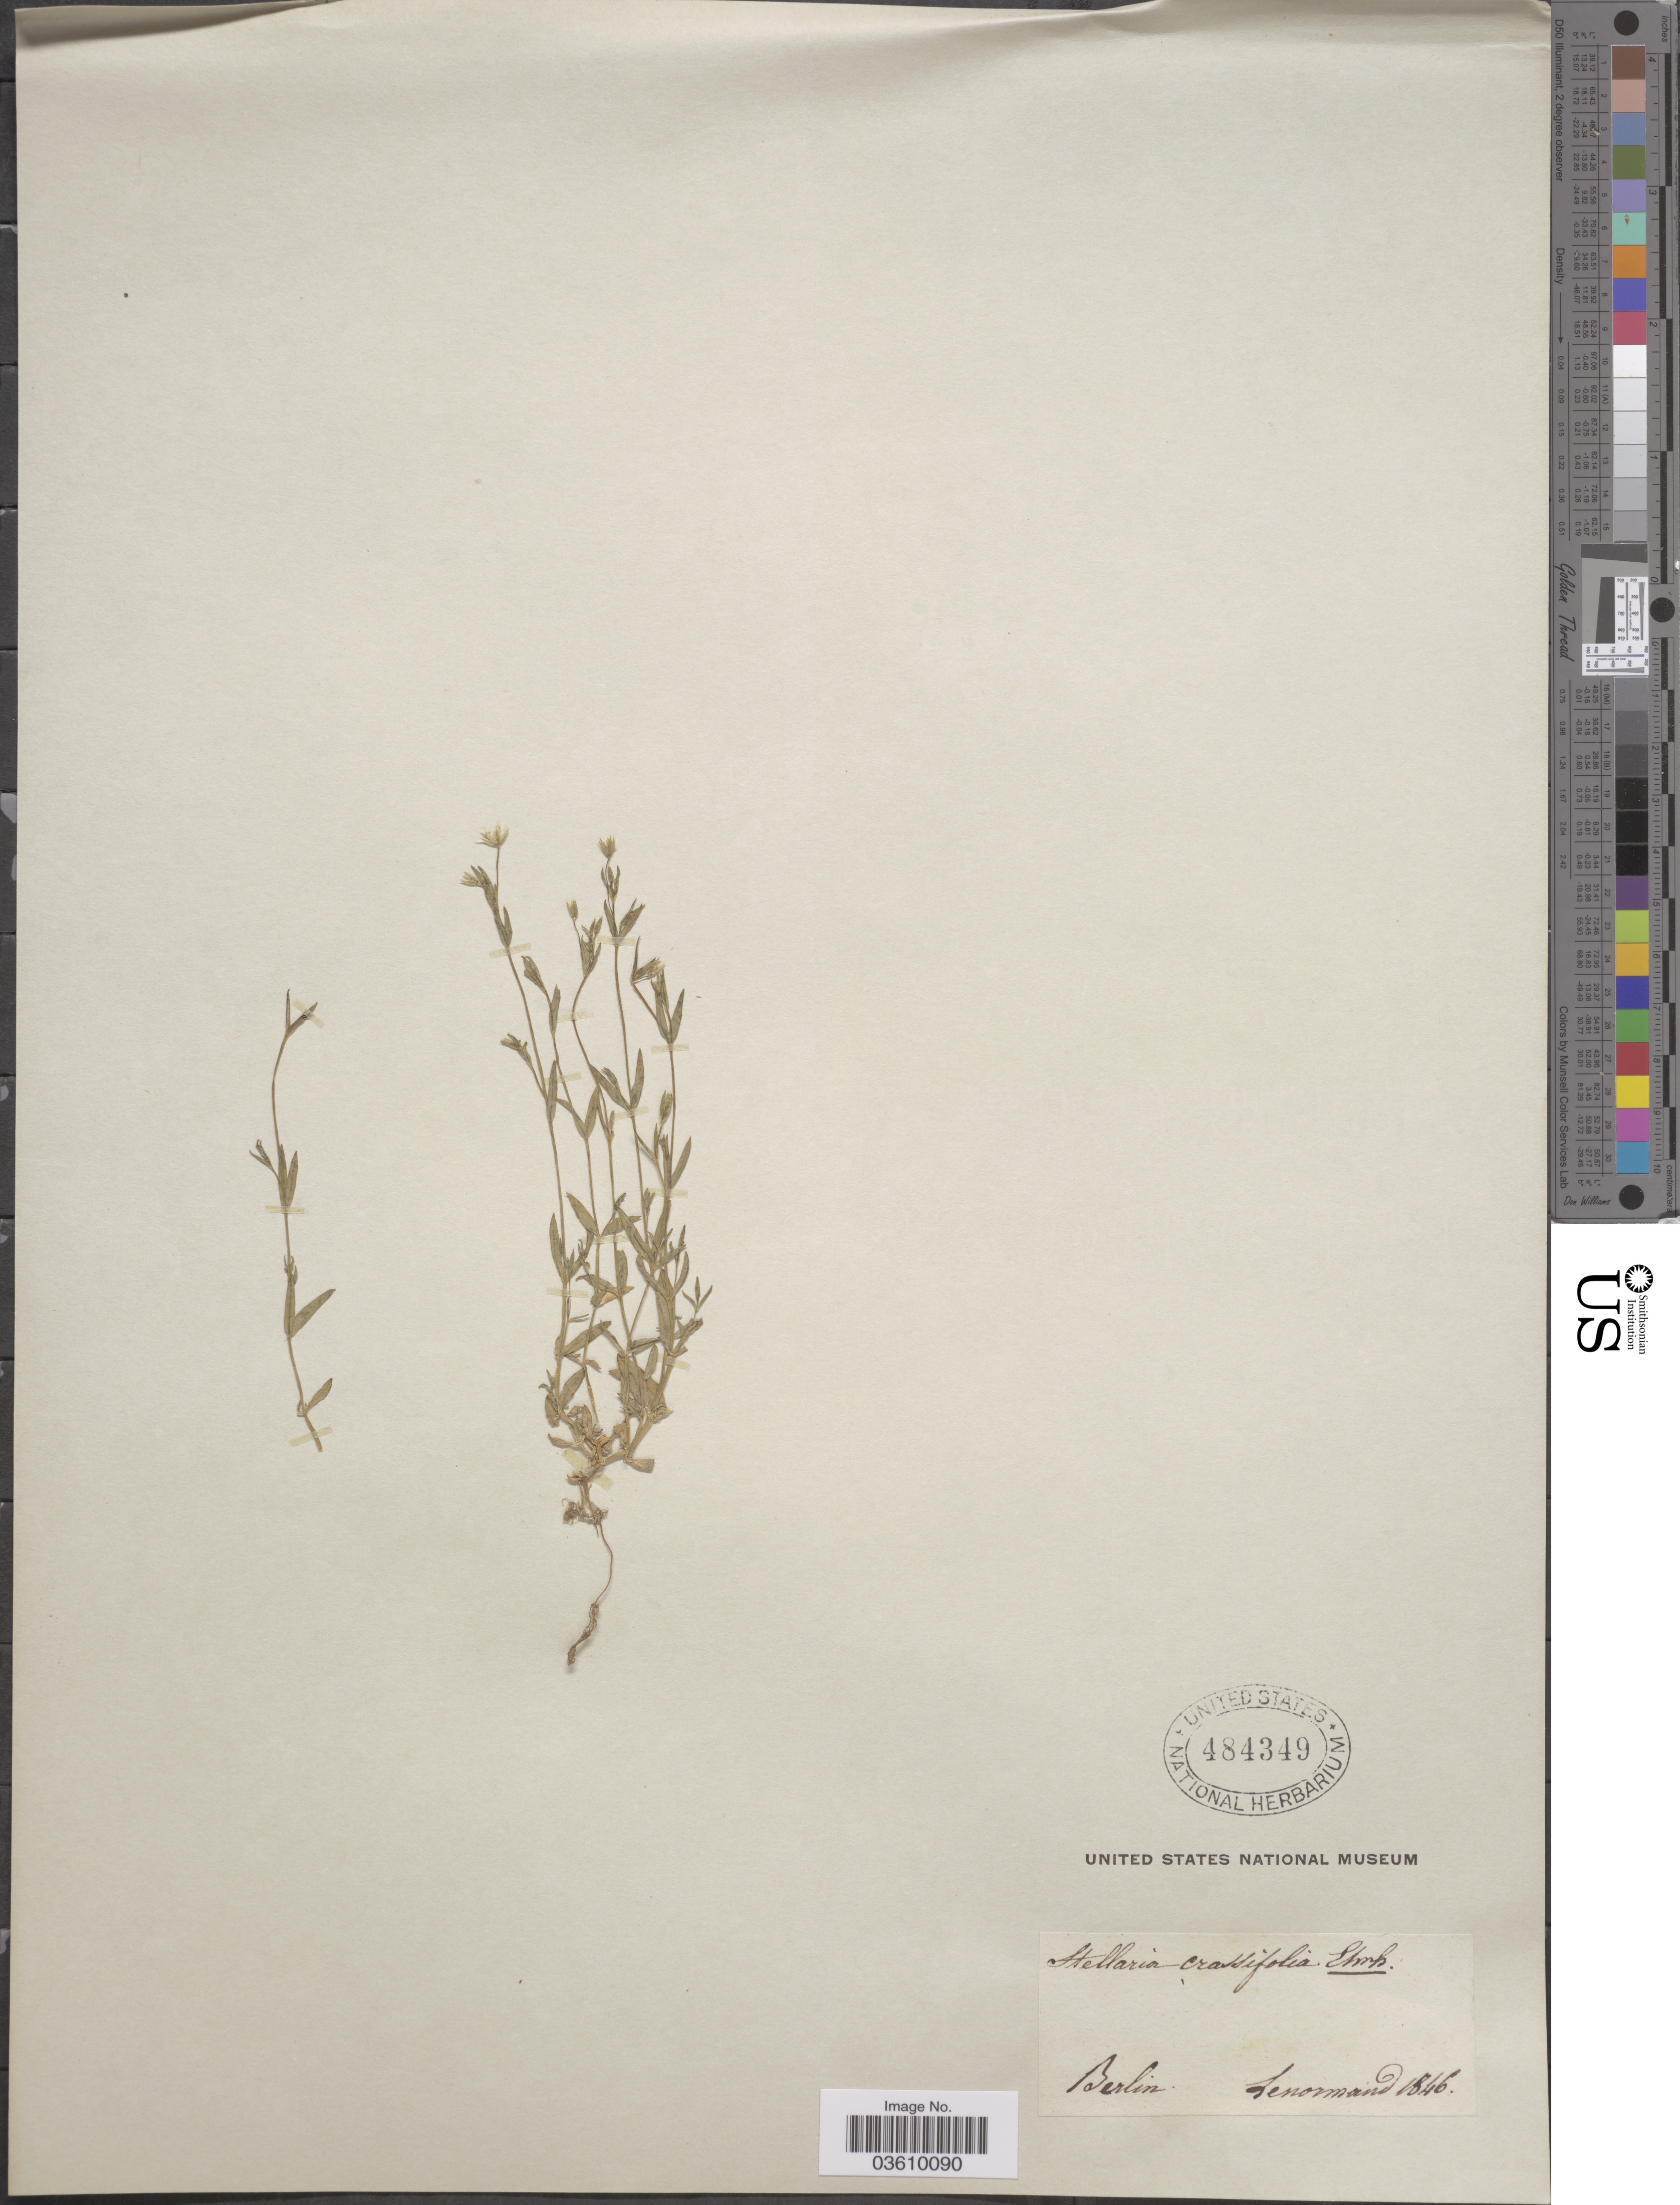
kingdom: Plantae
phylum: Tracheophyta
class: Magnoliopsida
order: Caryophyllales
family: Caryophyllaceae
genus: Stellaria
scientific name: Stellaria crassifolia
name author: Ehrh.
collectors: -. Lenormand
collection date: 1846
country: Germany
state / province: Berlin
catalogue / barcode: US 484349